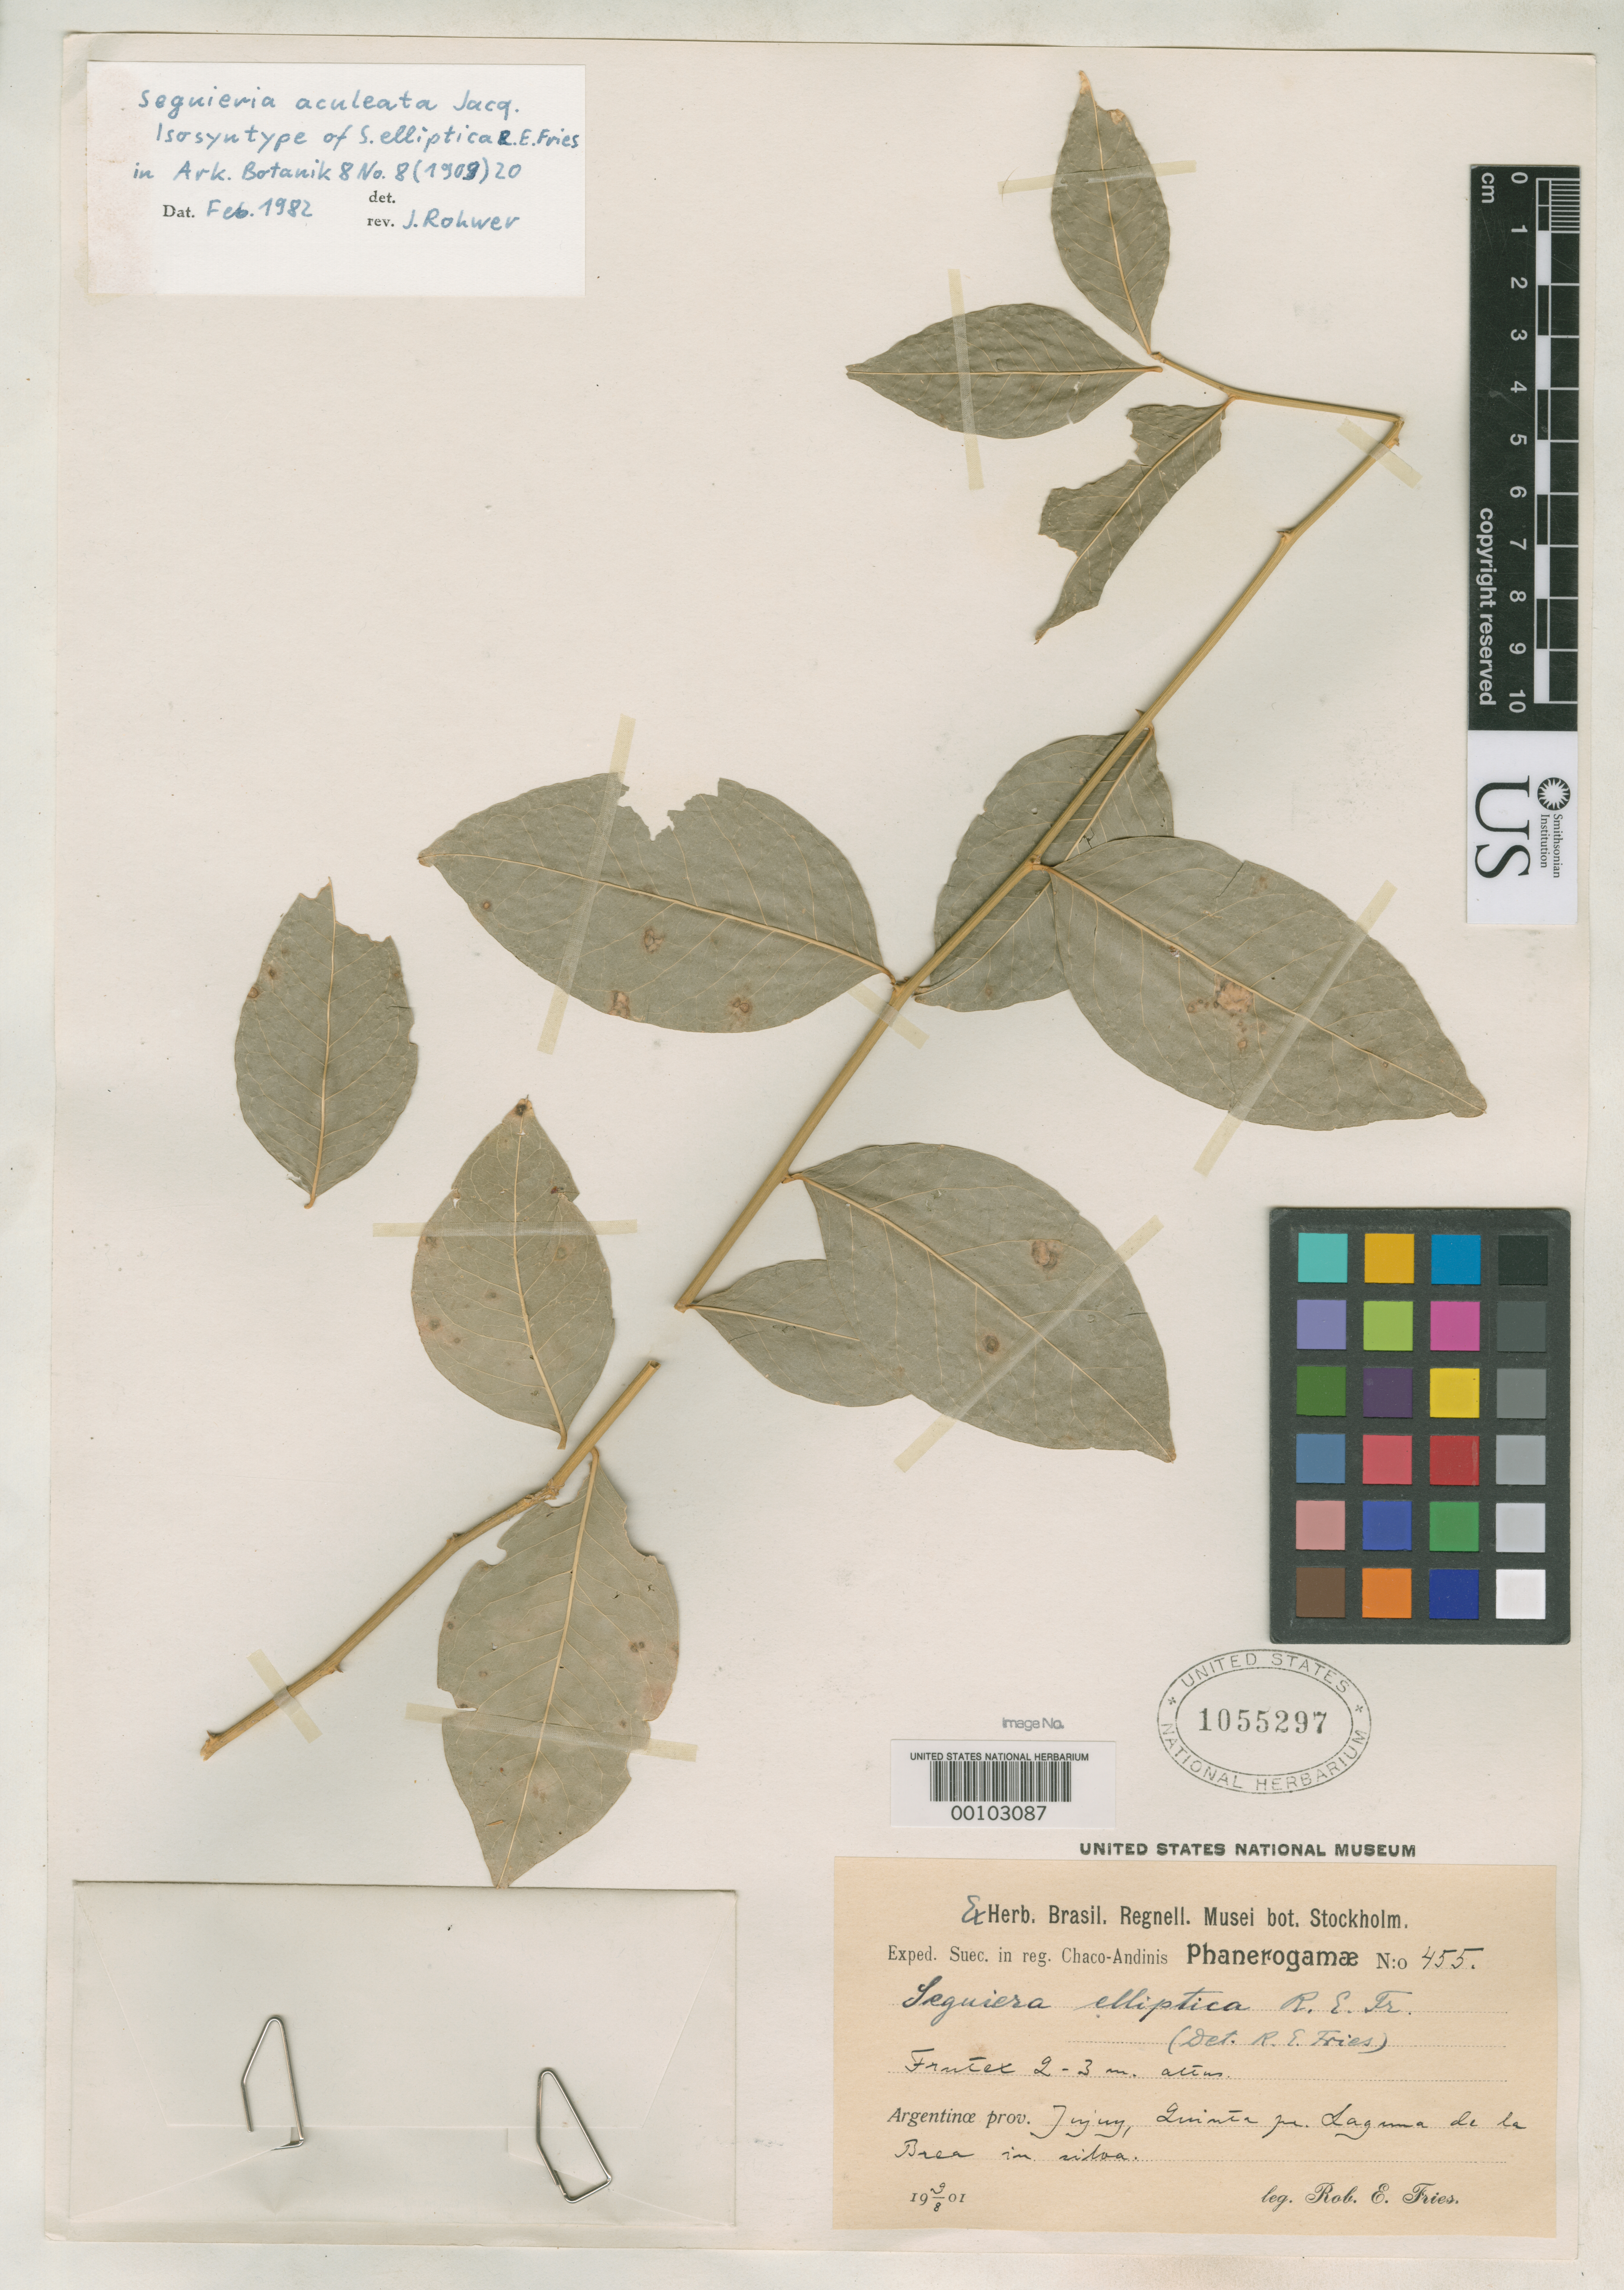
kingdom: Plantae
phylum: Tracheophyta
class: Magnoliopsida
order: Caryophyllales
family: Phytolaccaceae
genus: Seguieria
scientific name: Seguieria elliptica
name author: R.E. Fr.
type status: Isosyntype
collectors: R. E. Fries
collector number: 455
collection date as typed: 03 Aug 1901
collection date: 1901-08-03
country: Argentina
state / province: Jujuy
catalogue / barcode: US 1055297